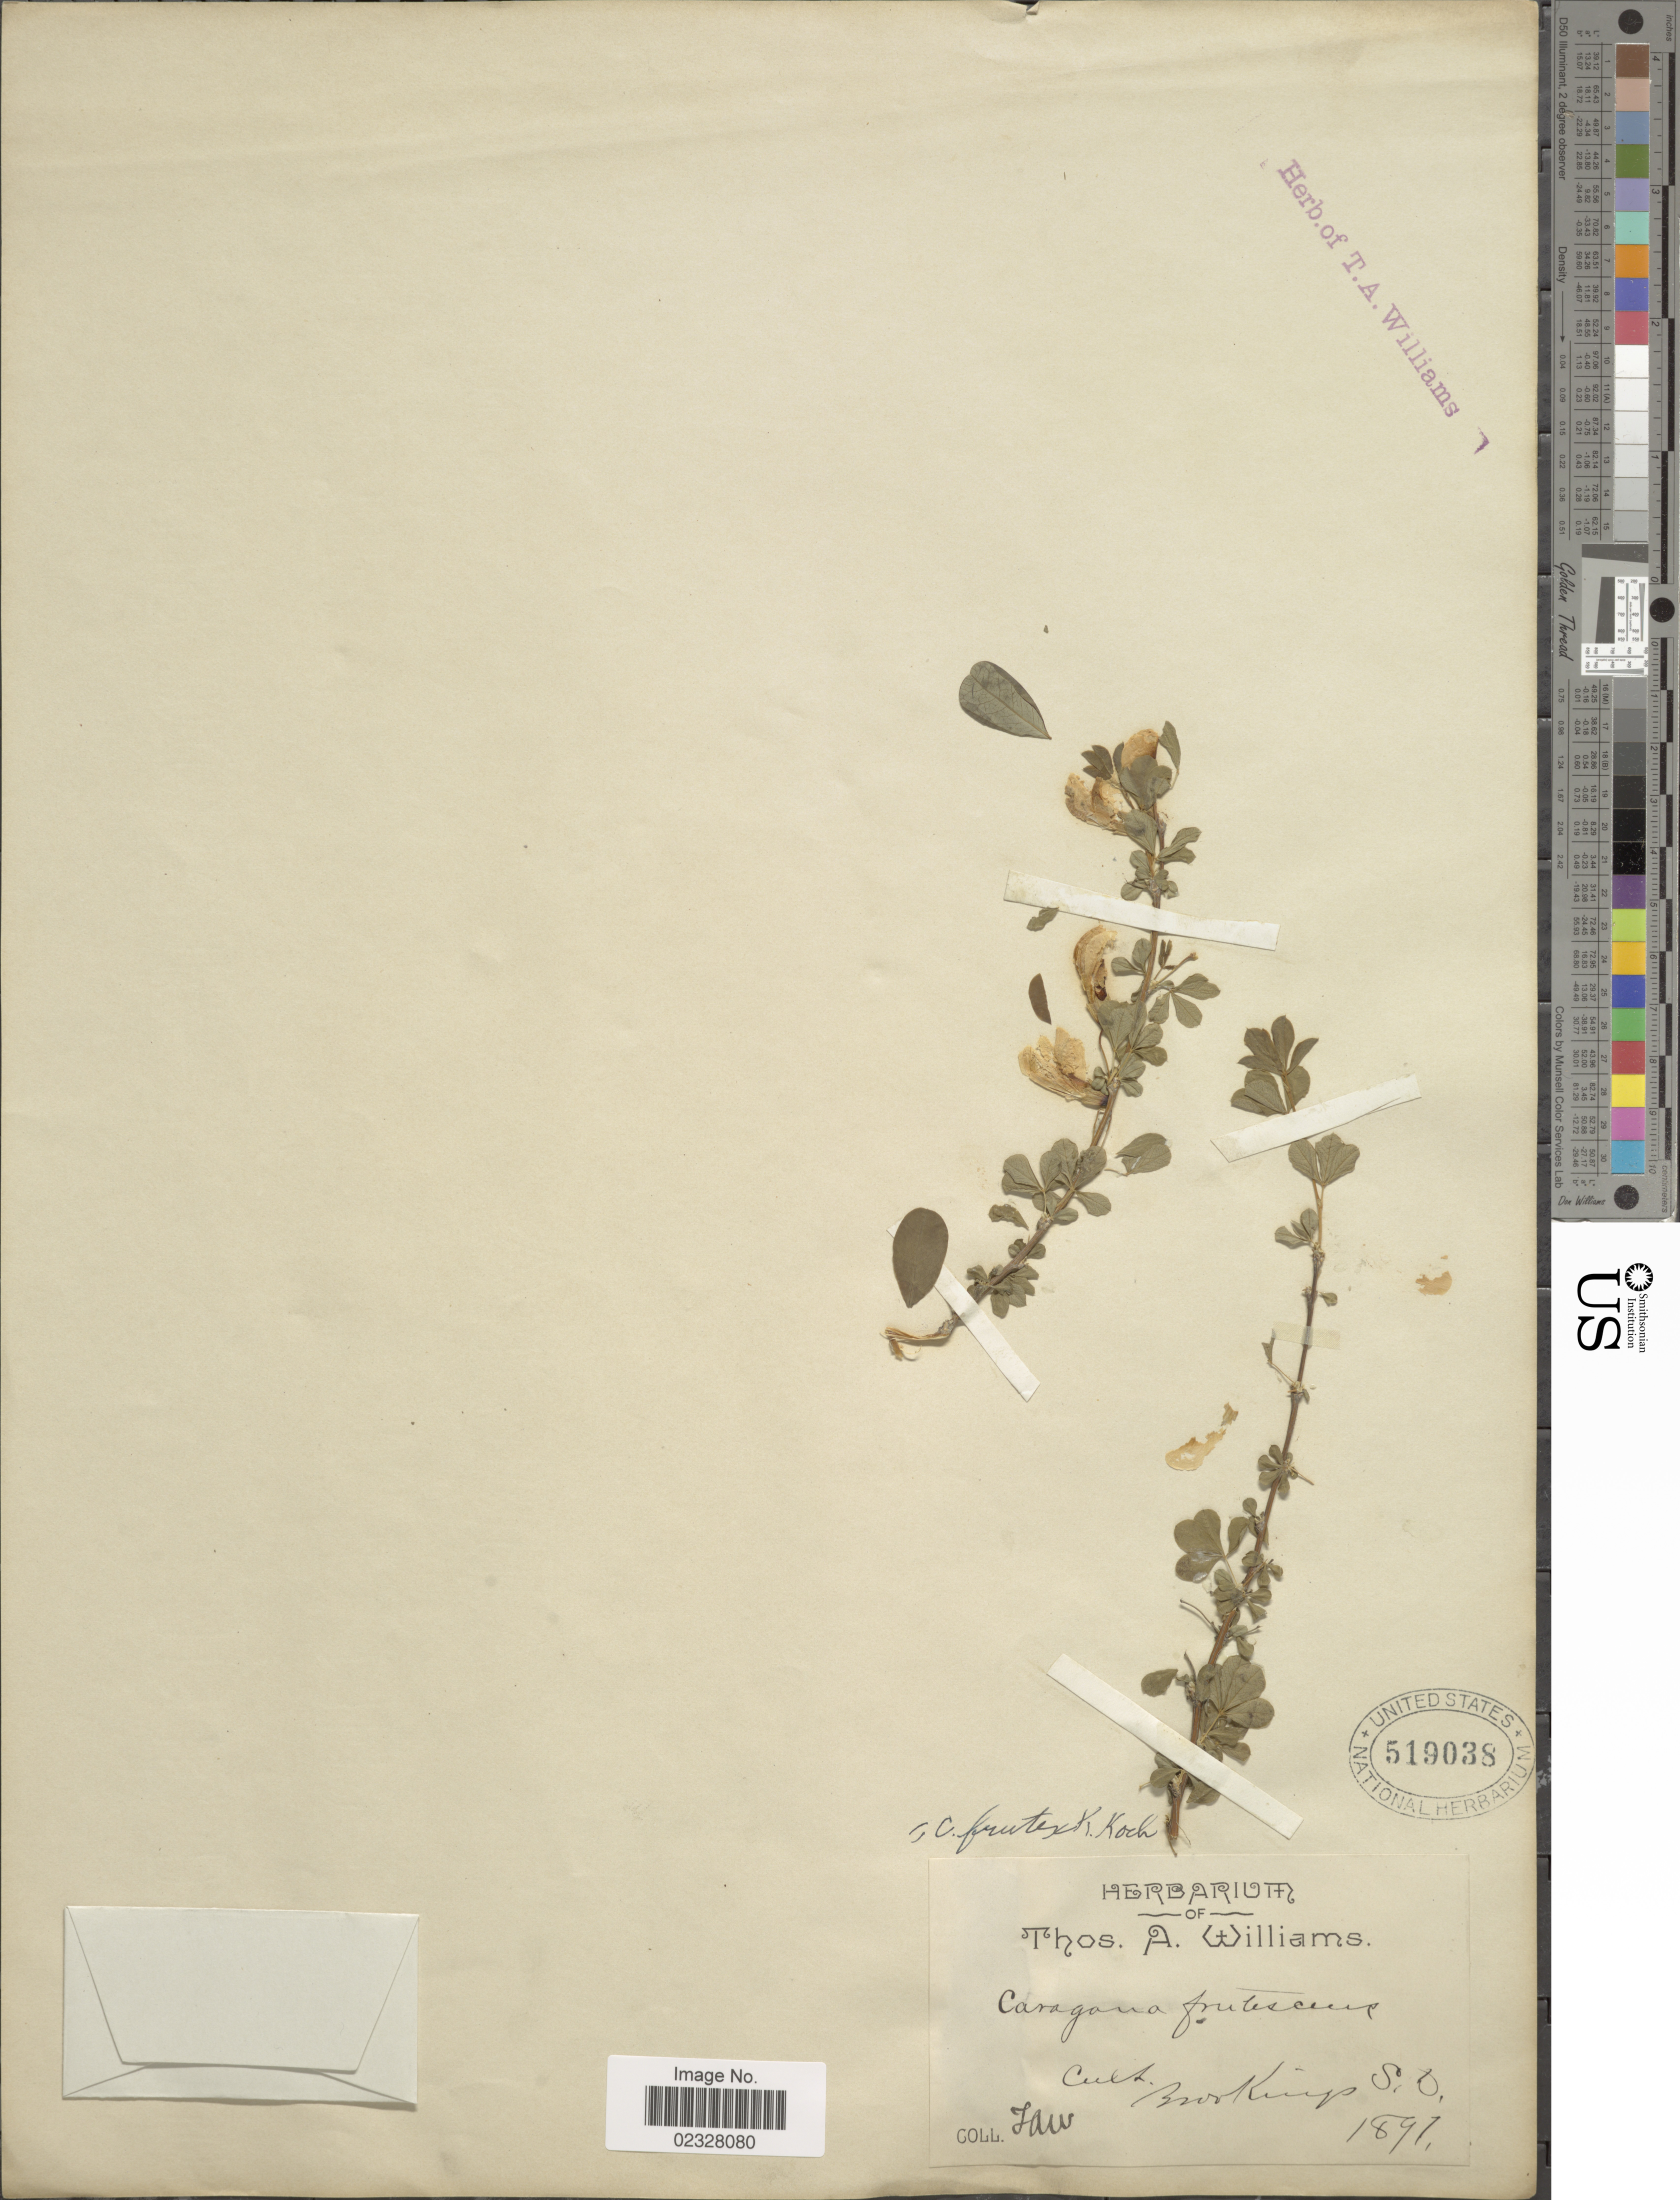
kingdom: Plantae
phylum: Tracheophyta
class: Magnoliopsida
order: Fabales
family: Fabaceae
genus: Caragana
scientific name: Caragana frutex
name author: (L.) K. Koch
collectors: T. A. Williams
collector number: s,n,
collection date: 1891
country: United States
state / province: South Dakota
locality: Brookings, S.D.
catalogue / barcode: US 519038